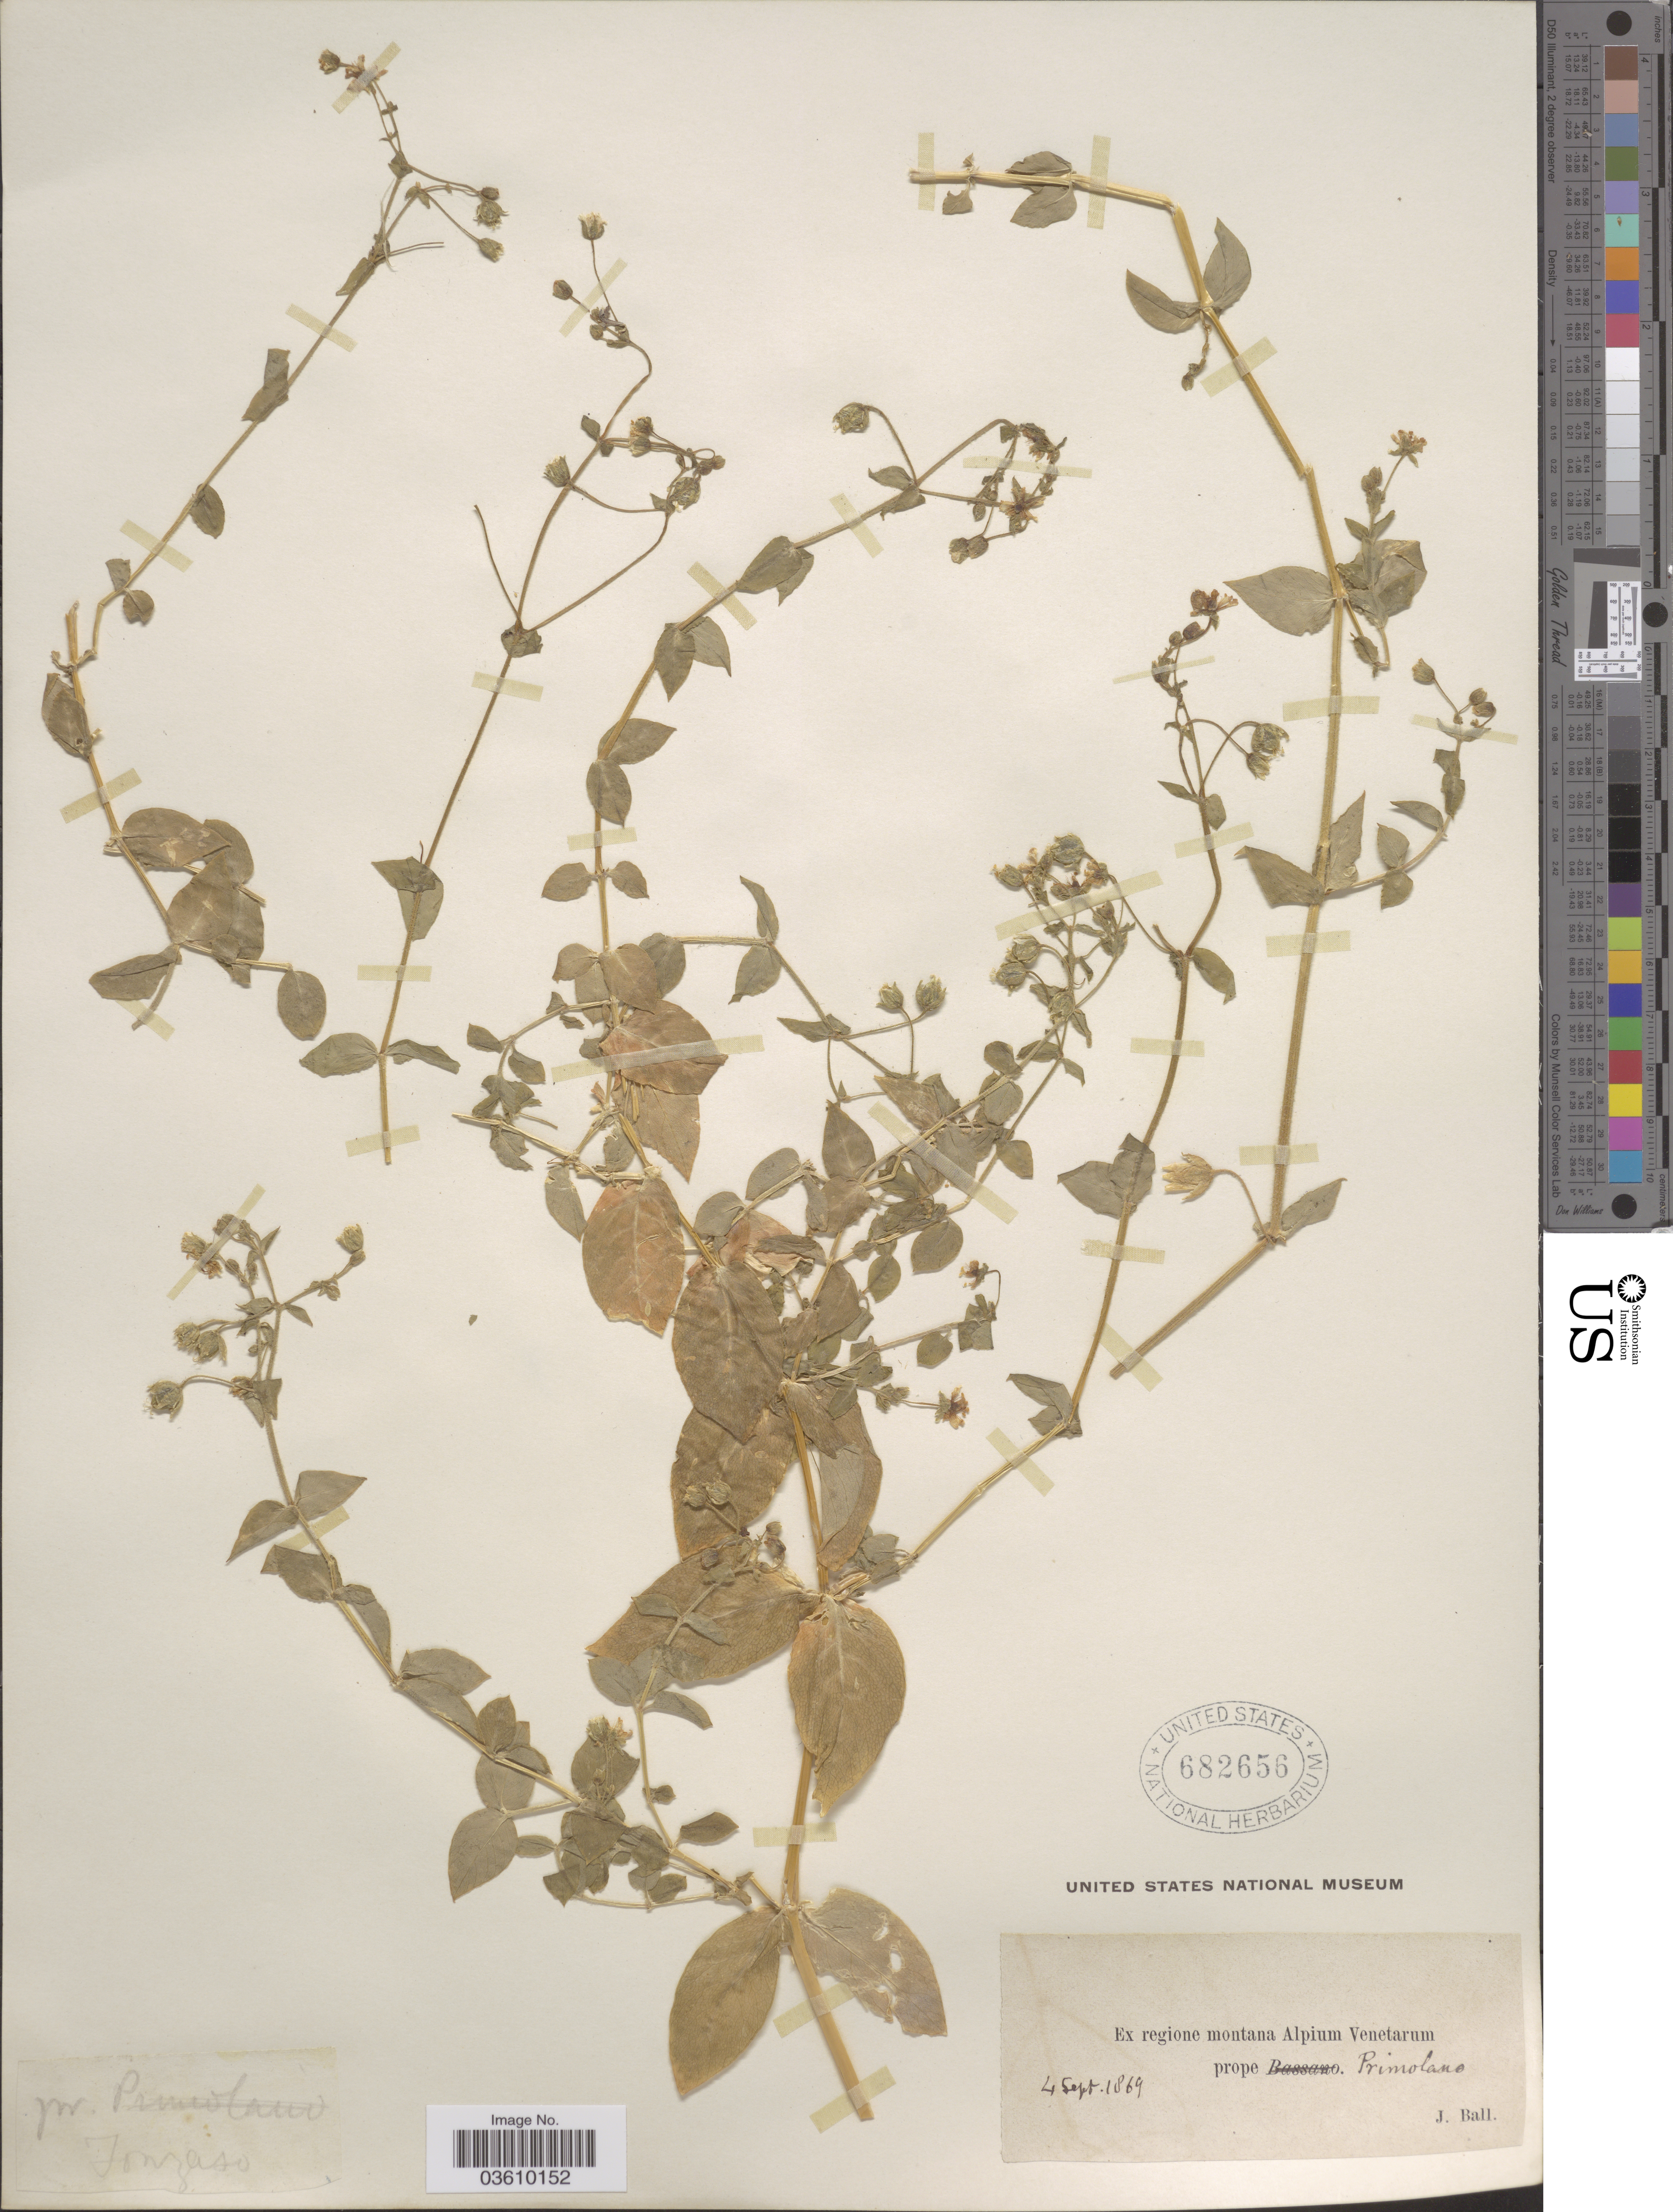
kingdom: Plantae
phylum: Tracheophyta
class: Magnoliopsida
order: Caryophyllales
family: Caryophyllaceae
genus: Stellaria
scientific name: Stellaria sp.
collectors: J. Ball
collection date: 1869-09-04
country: Italy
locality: Ex regione montana Alpium Venetarum prope Primolano.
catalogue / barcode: US 682656